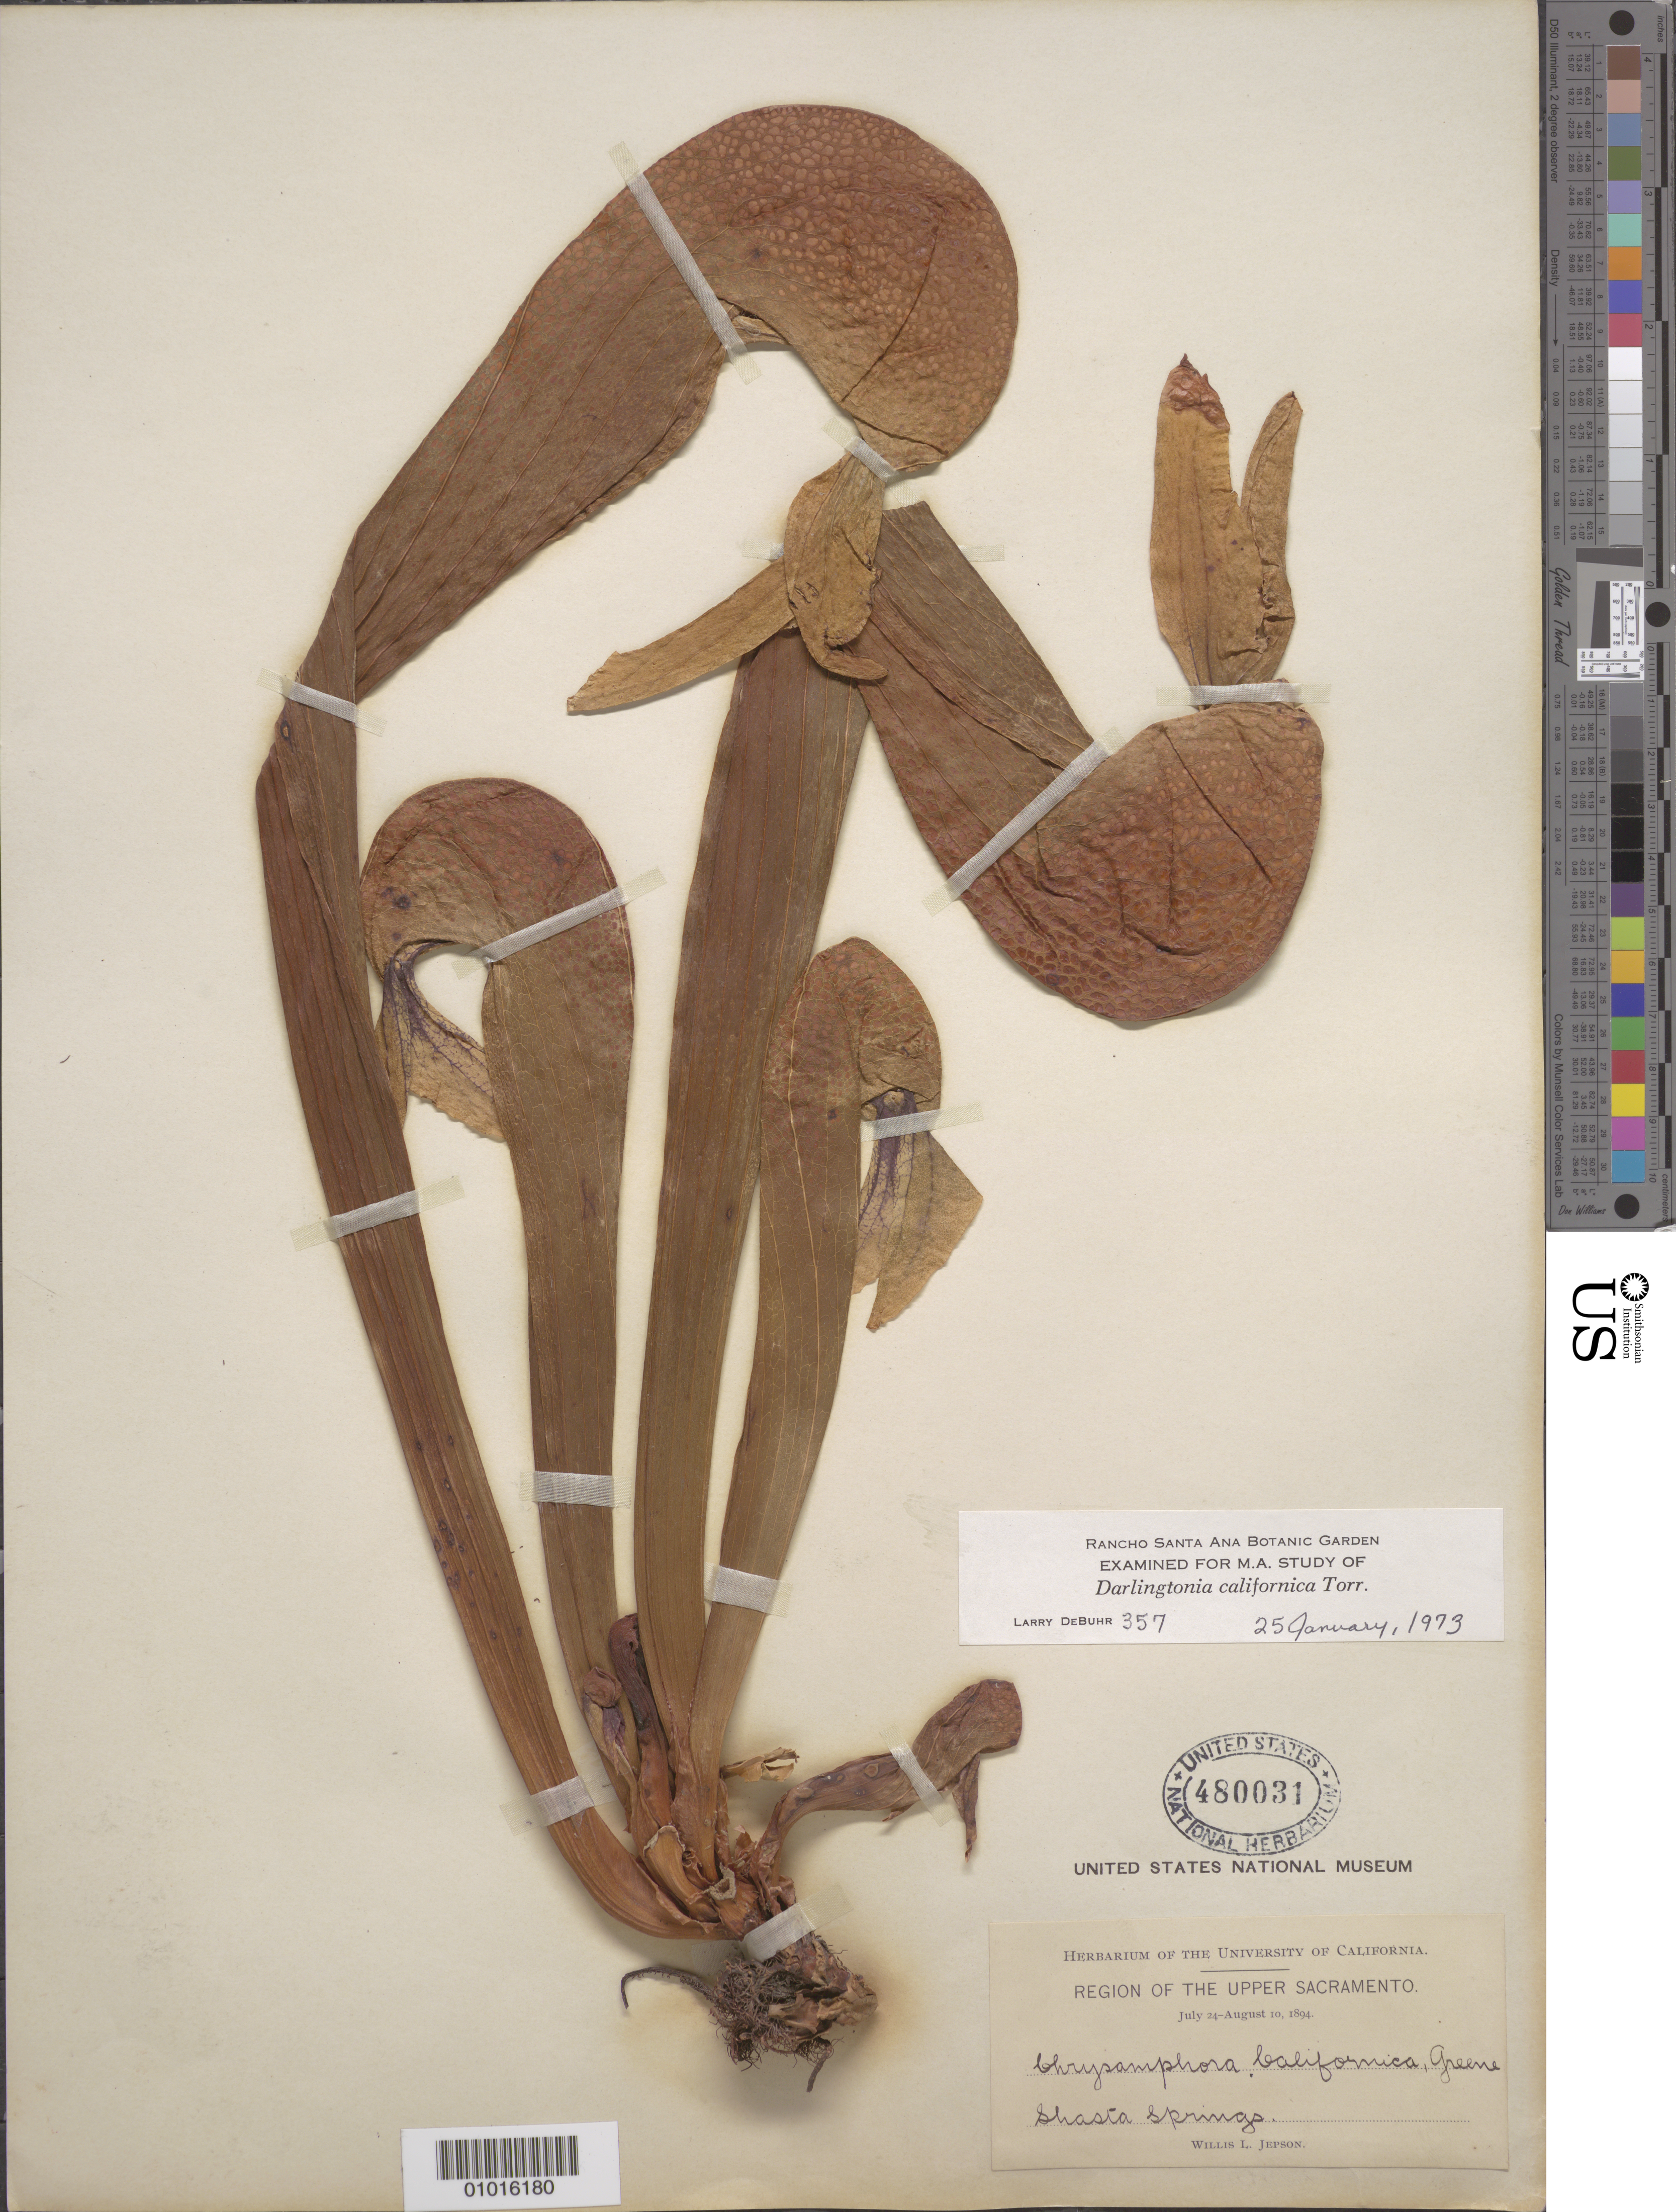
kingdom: Plantae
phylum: Tracheophyta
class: Magnoliopsida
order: Ericales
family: Sarraceniaceae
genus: Darlingtonia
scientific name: Darlingtonia californica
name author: Torr.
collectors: W. L. Jepson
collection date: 1894-07-24/1894-08-10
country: United States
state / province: California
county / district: Sacramento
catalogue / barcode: US 480031